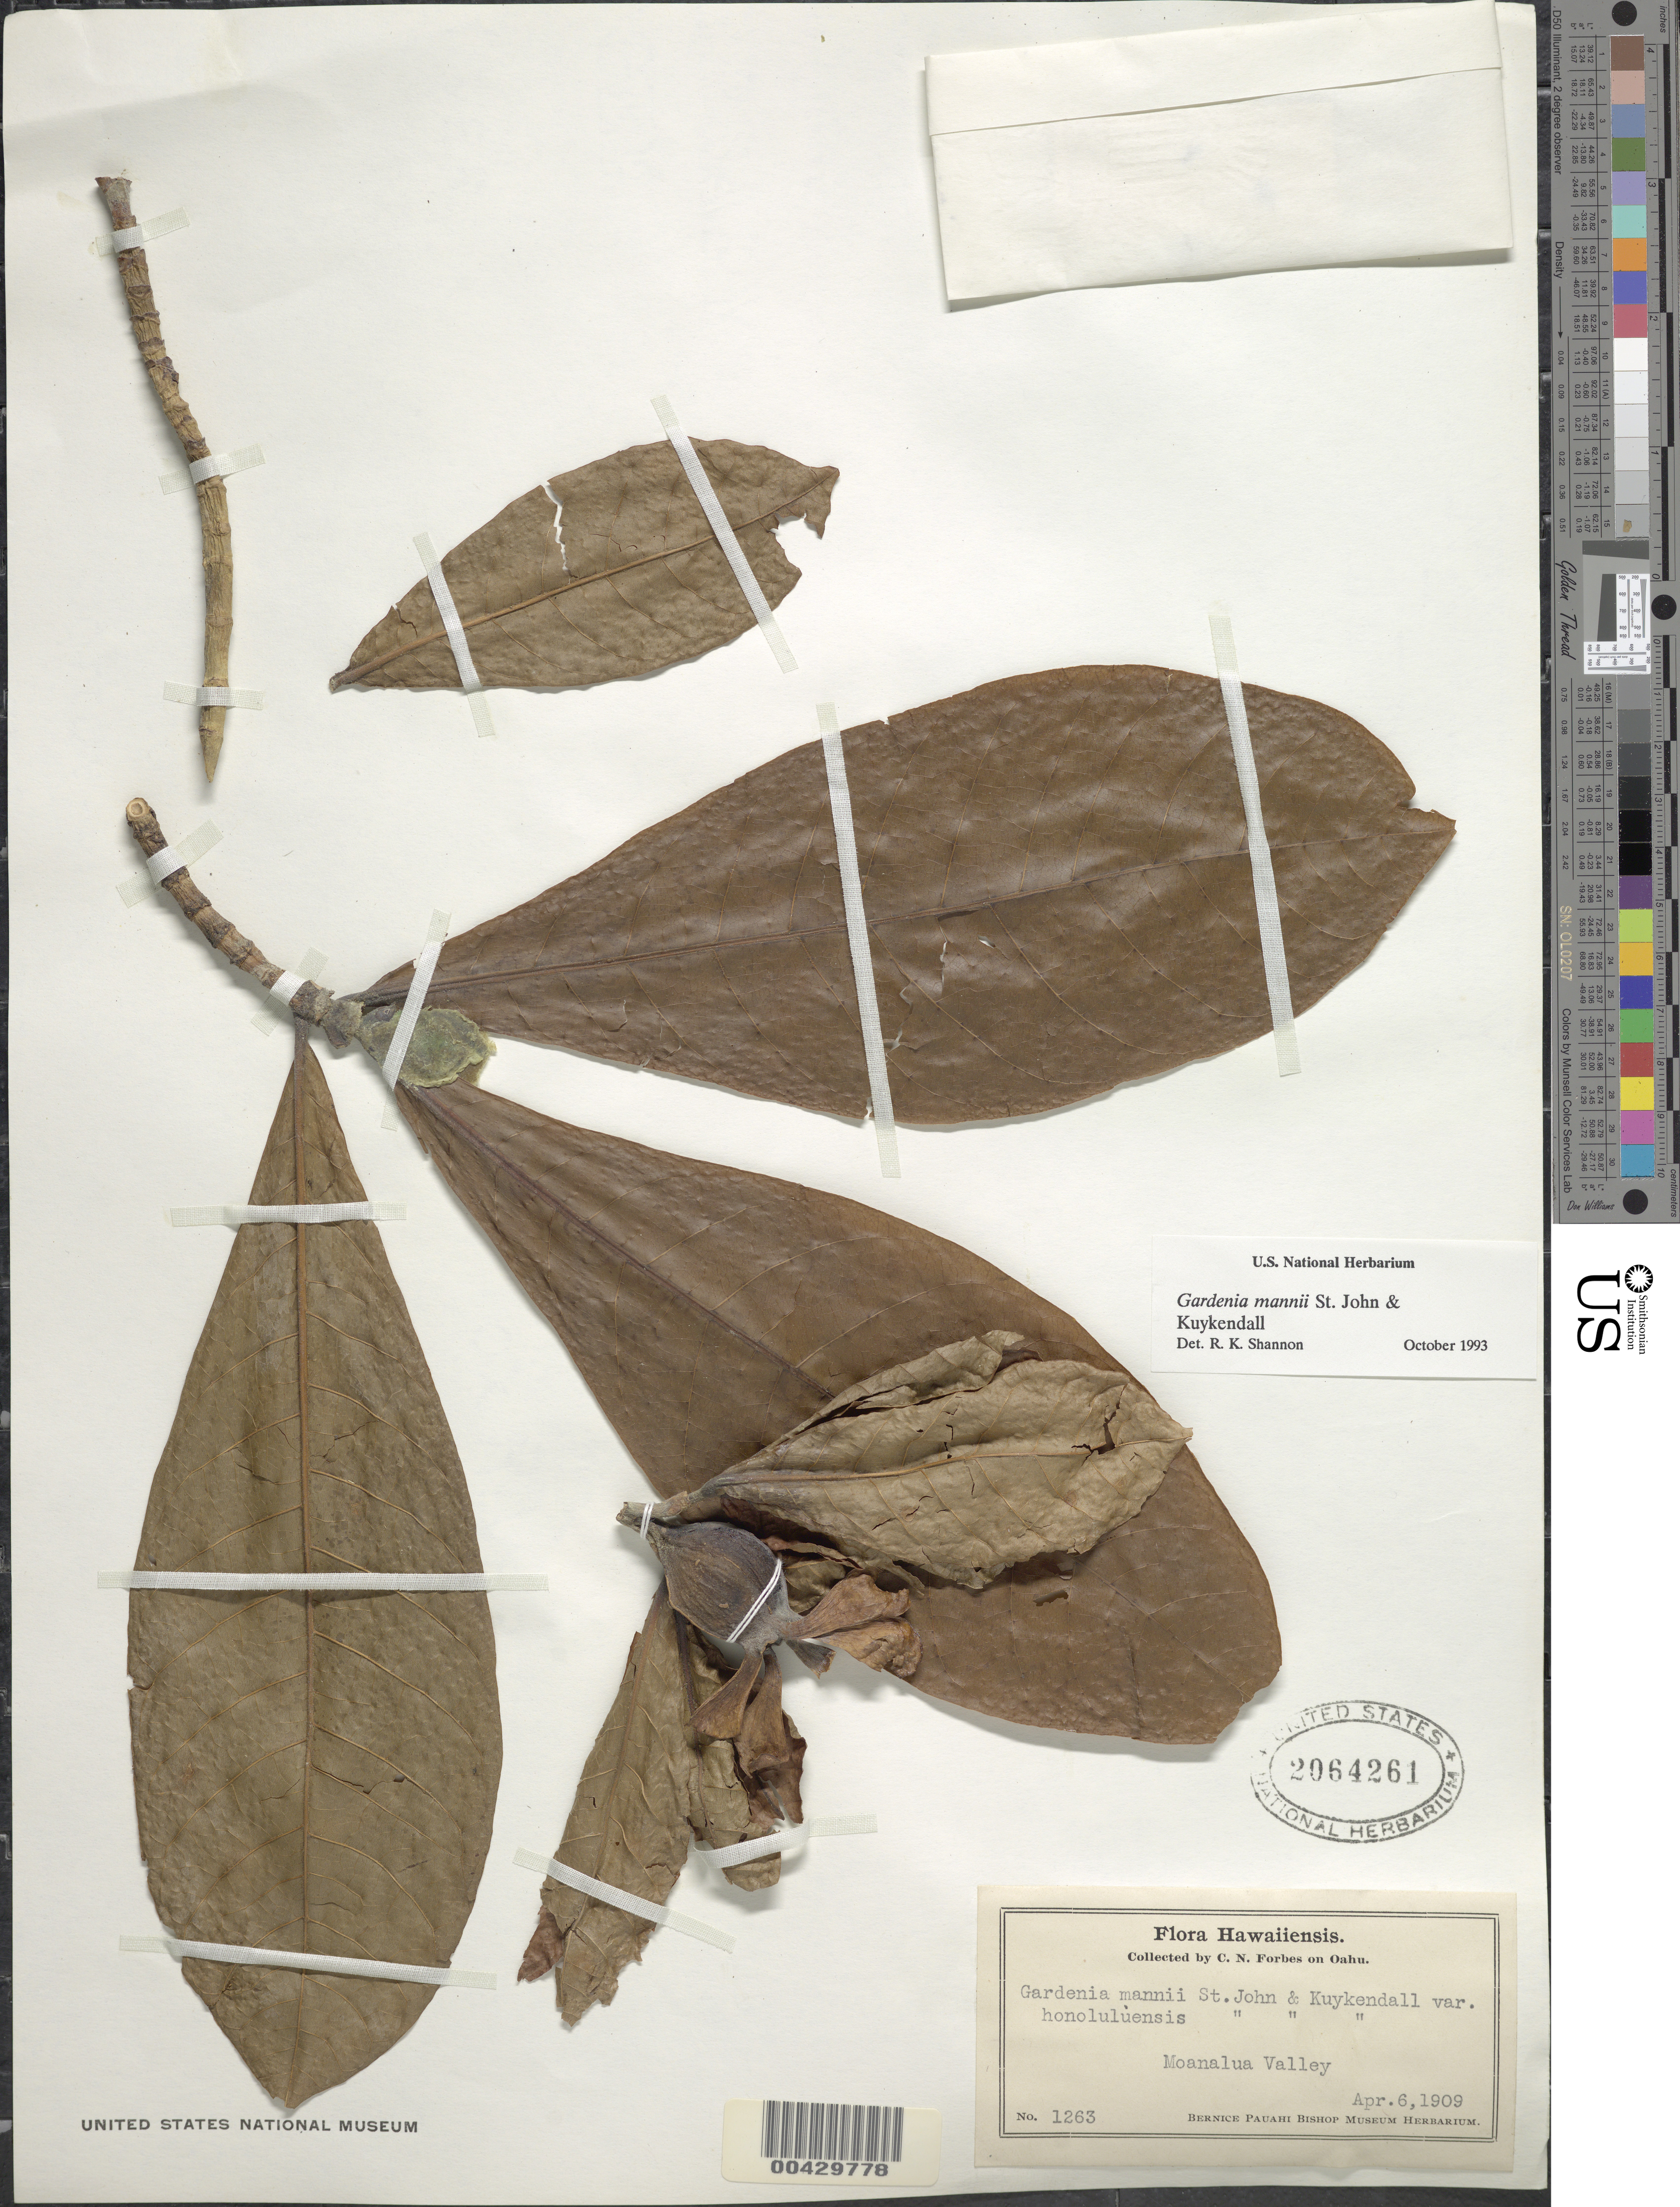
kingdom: Plantae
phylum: Tracheophyta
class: Magnoliopsida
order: Gentianales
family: Rubiaceae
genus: Gardenia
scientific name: Gardenia mannii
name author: H. St. John & Kuykendall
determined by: Shannon, R. K., (UNITED STATES)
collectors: C. N. Forbes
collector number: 1263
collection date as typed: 6 Apr 1909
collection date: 1909-04-06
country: United States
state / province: Hawaii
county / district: Honolulu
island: Oahu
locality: Moanalua Valley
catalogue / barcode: US 2064261